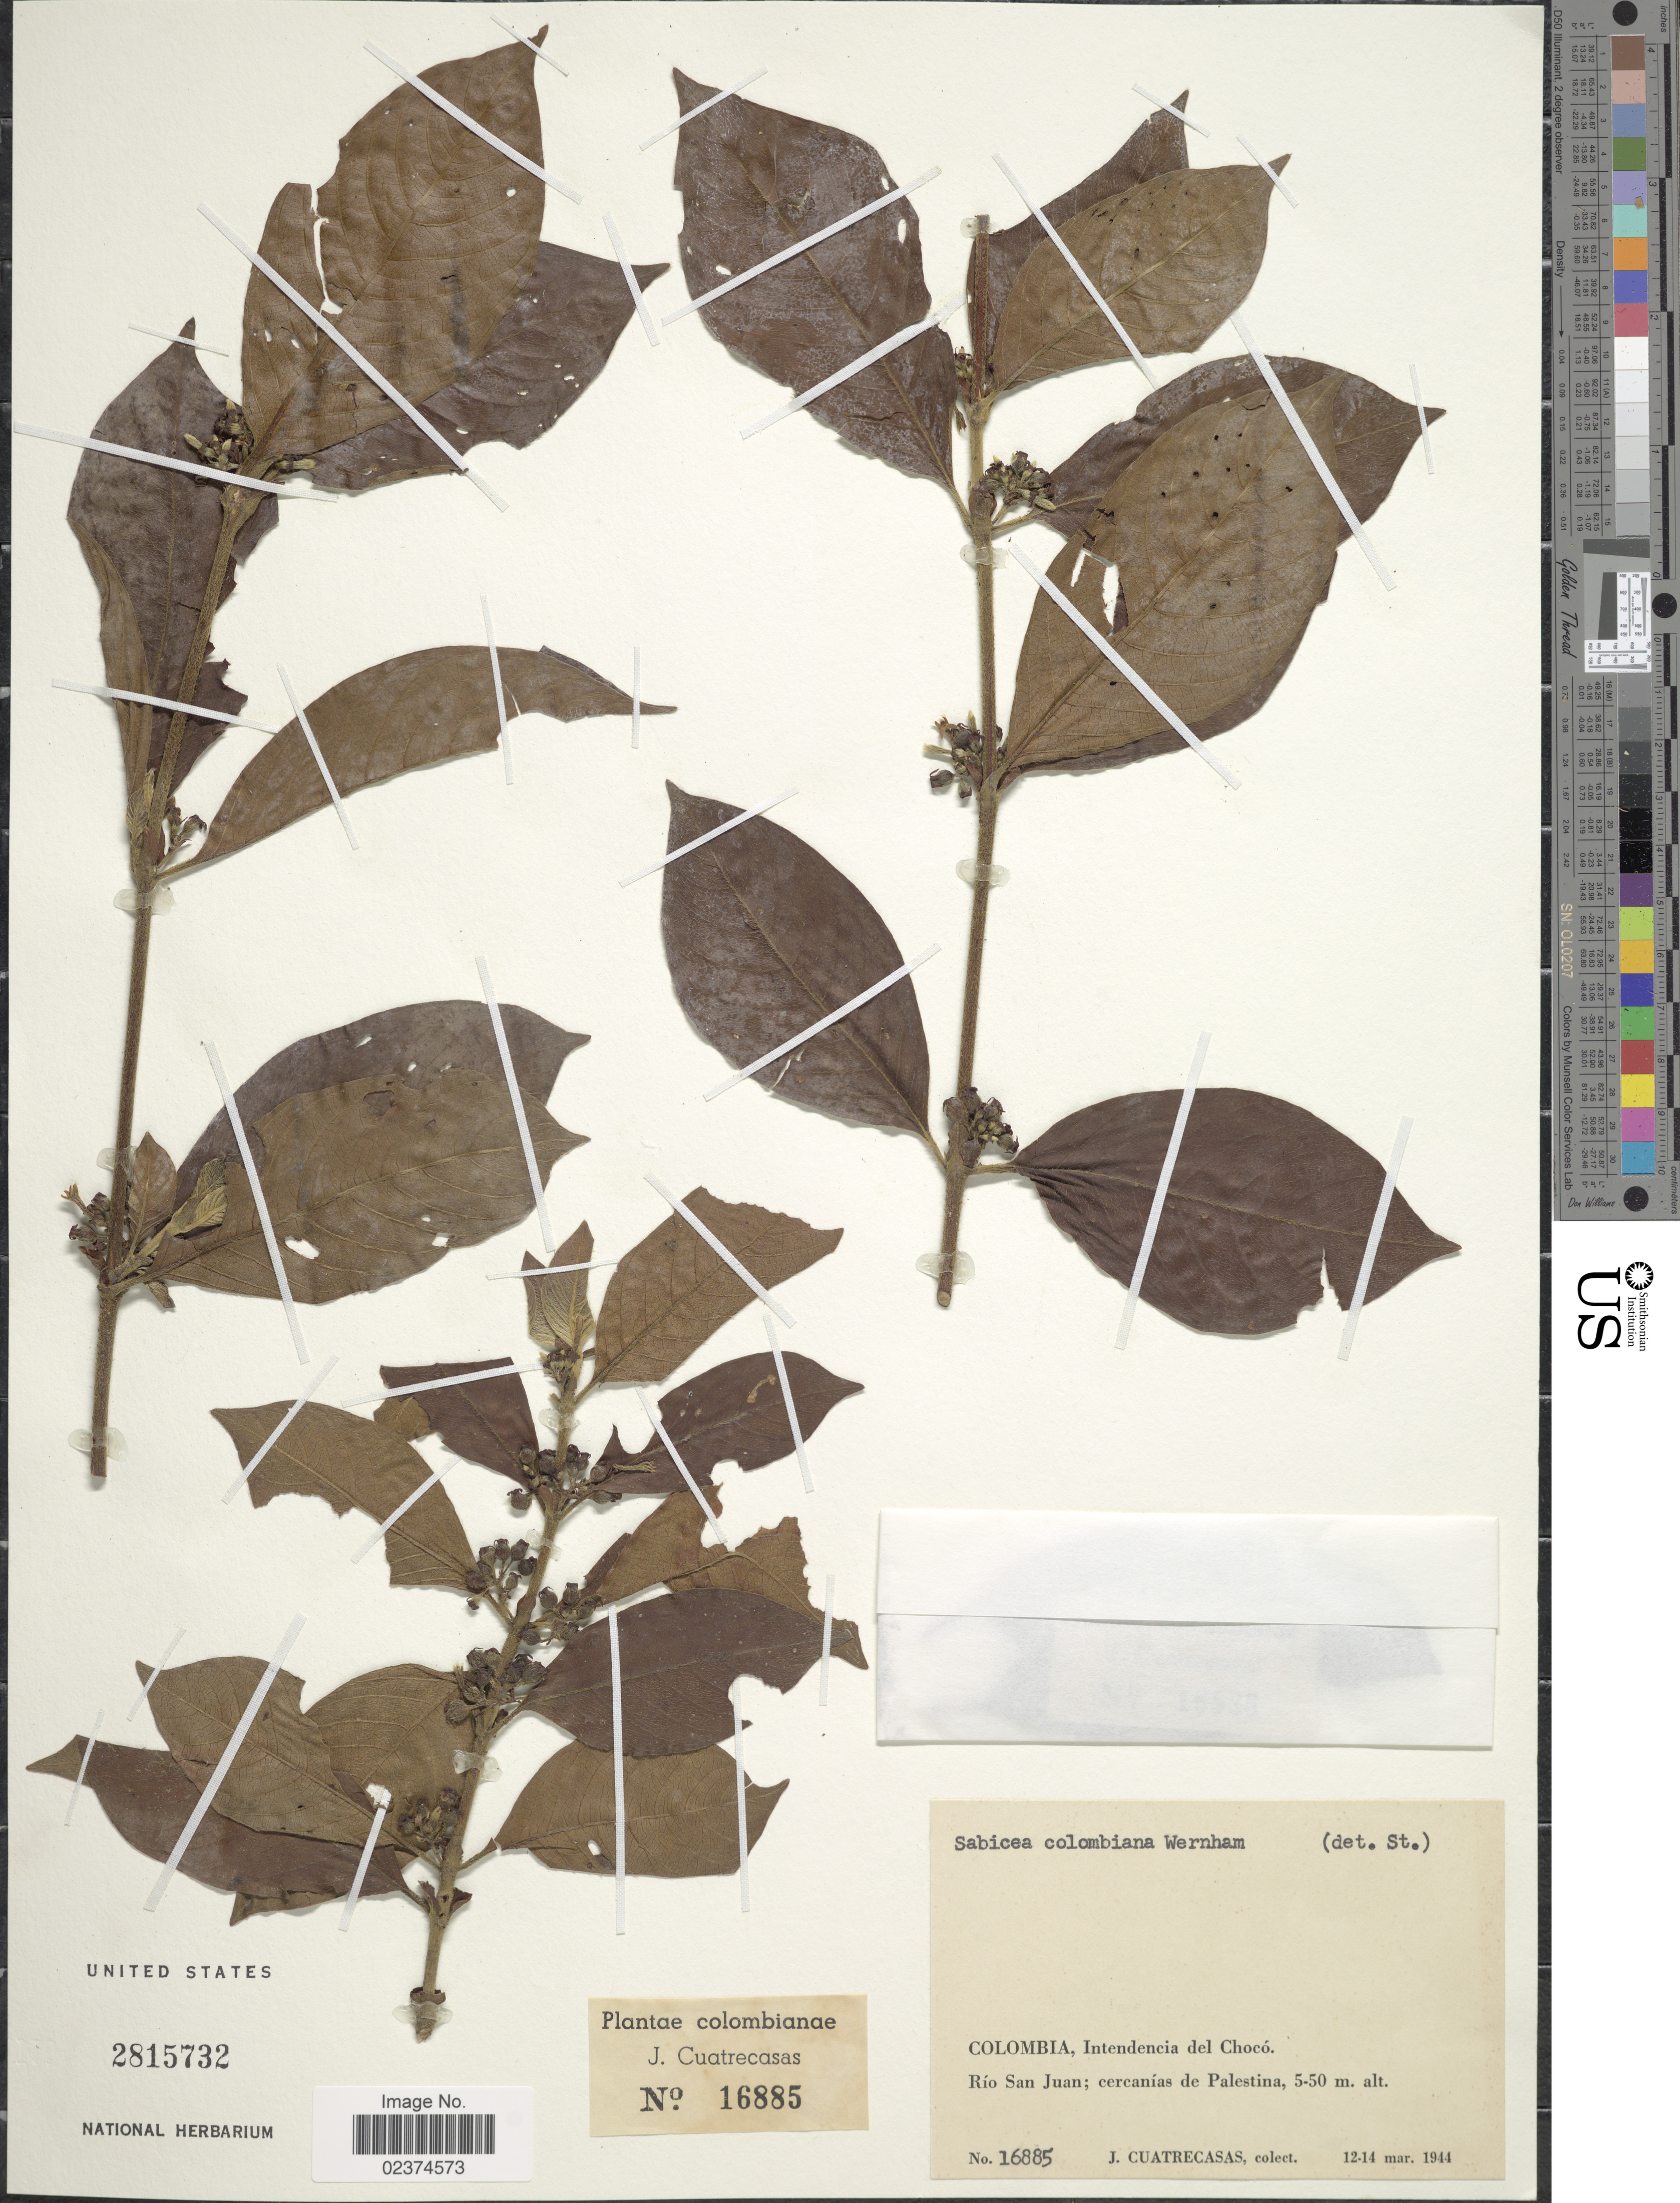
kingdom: Plantae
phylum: Tracheophyta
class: Magnoliopsida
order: Gentianales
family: Rubiaceae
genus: Sabicea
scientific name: Sabicea colombiana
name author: Wernham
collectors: J. Cuatrecasas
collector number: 16885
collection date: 1944-03-12/1944-03-14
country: Colombia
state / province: Chocó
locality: Rio San Juan; cercanias de Palestina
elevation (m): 5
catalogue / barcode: US 2815732